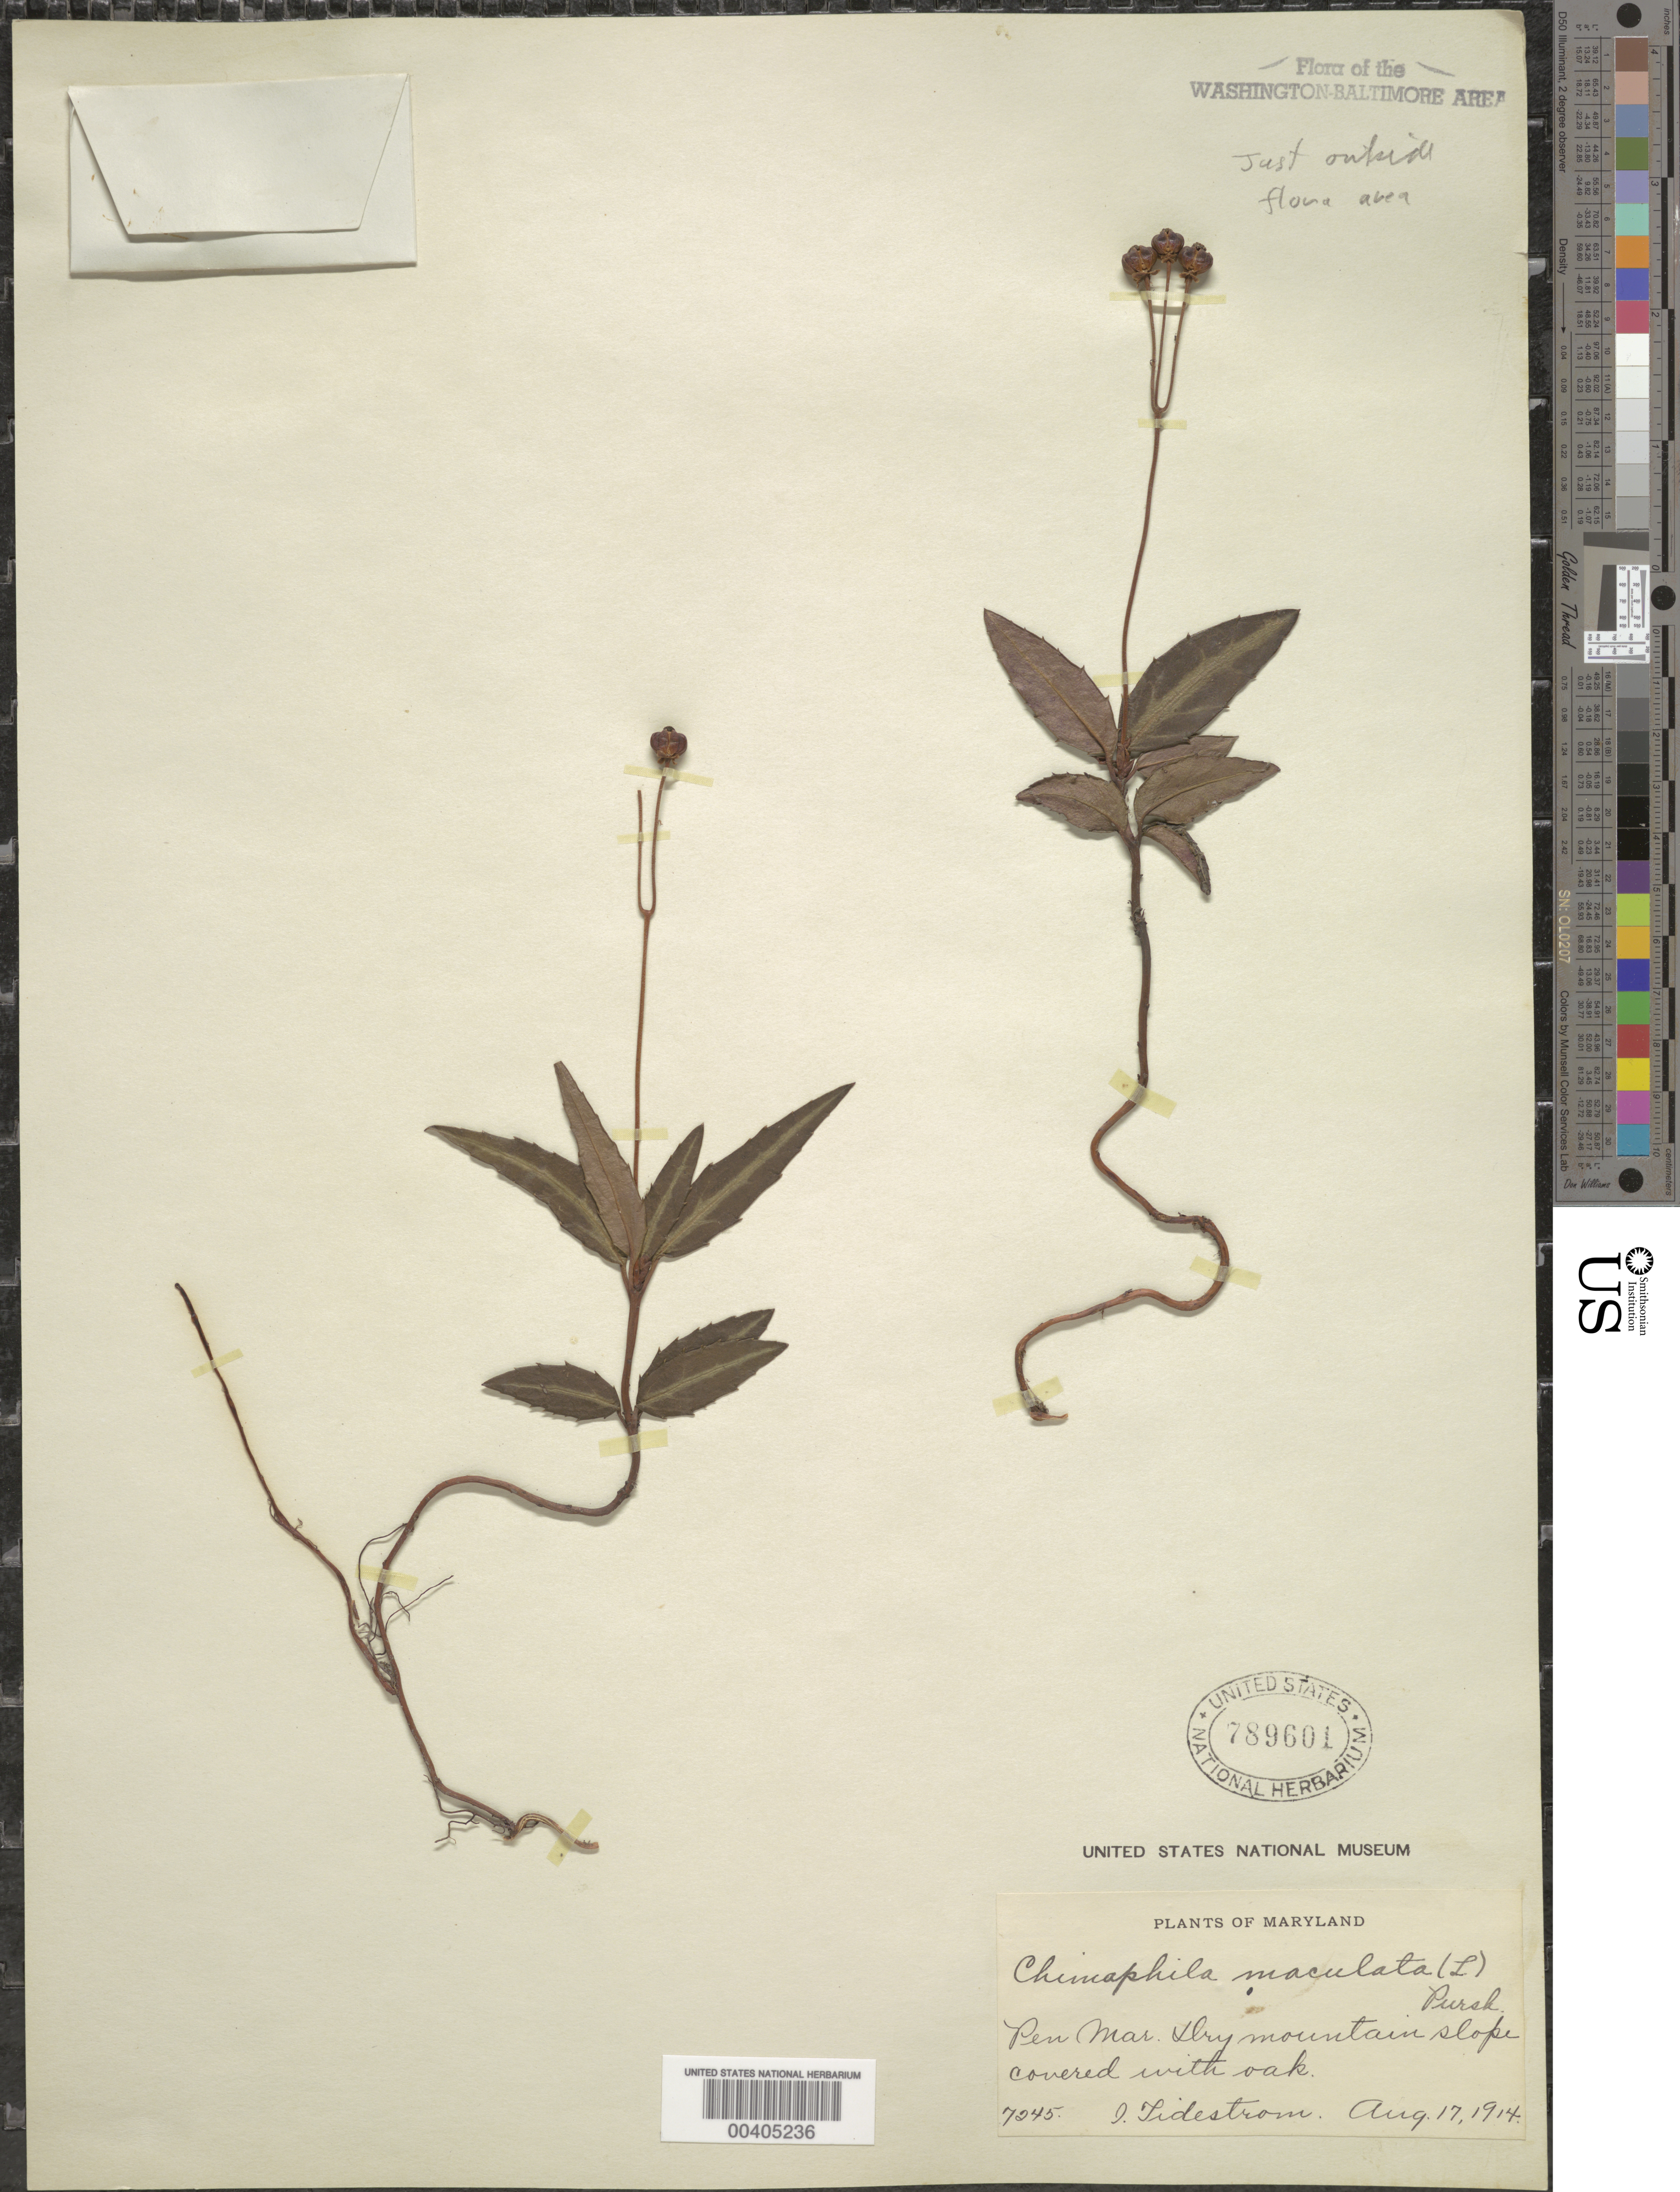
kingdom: Plantae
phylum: Tracheophyta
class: Magnoliopsida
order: Ericales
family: Ericaceae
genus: Chimaphila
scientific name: Chimaphila maculata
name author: (L.) Pursh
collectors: I. F. Tidestrom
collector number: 7245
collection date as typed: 17 Aug 1914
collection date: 1914-08-17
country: United States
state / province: Maryland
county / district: Harford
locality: Pen Mar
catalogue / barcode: US 789601